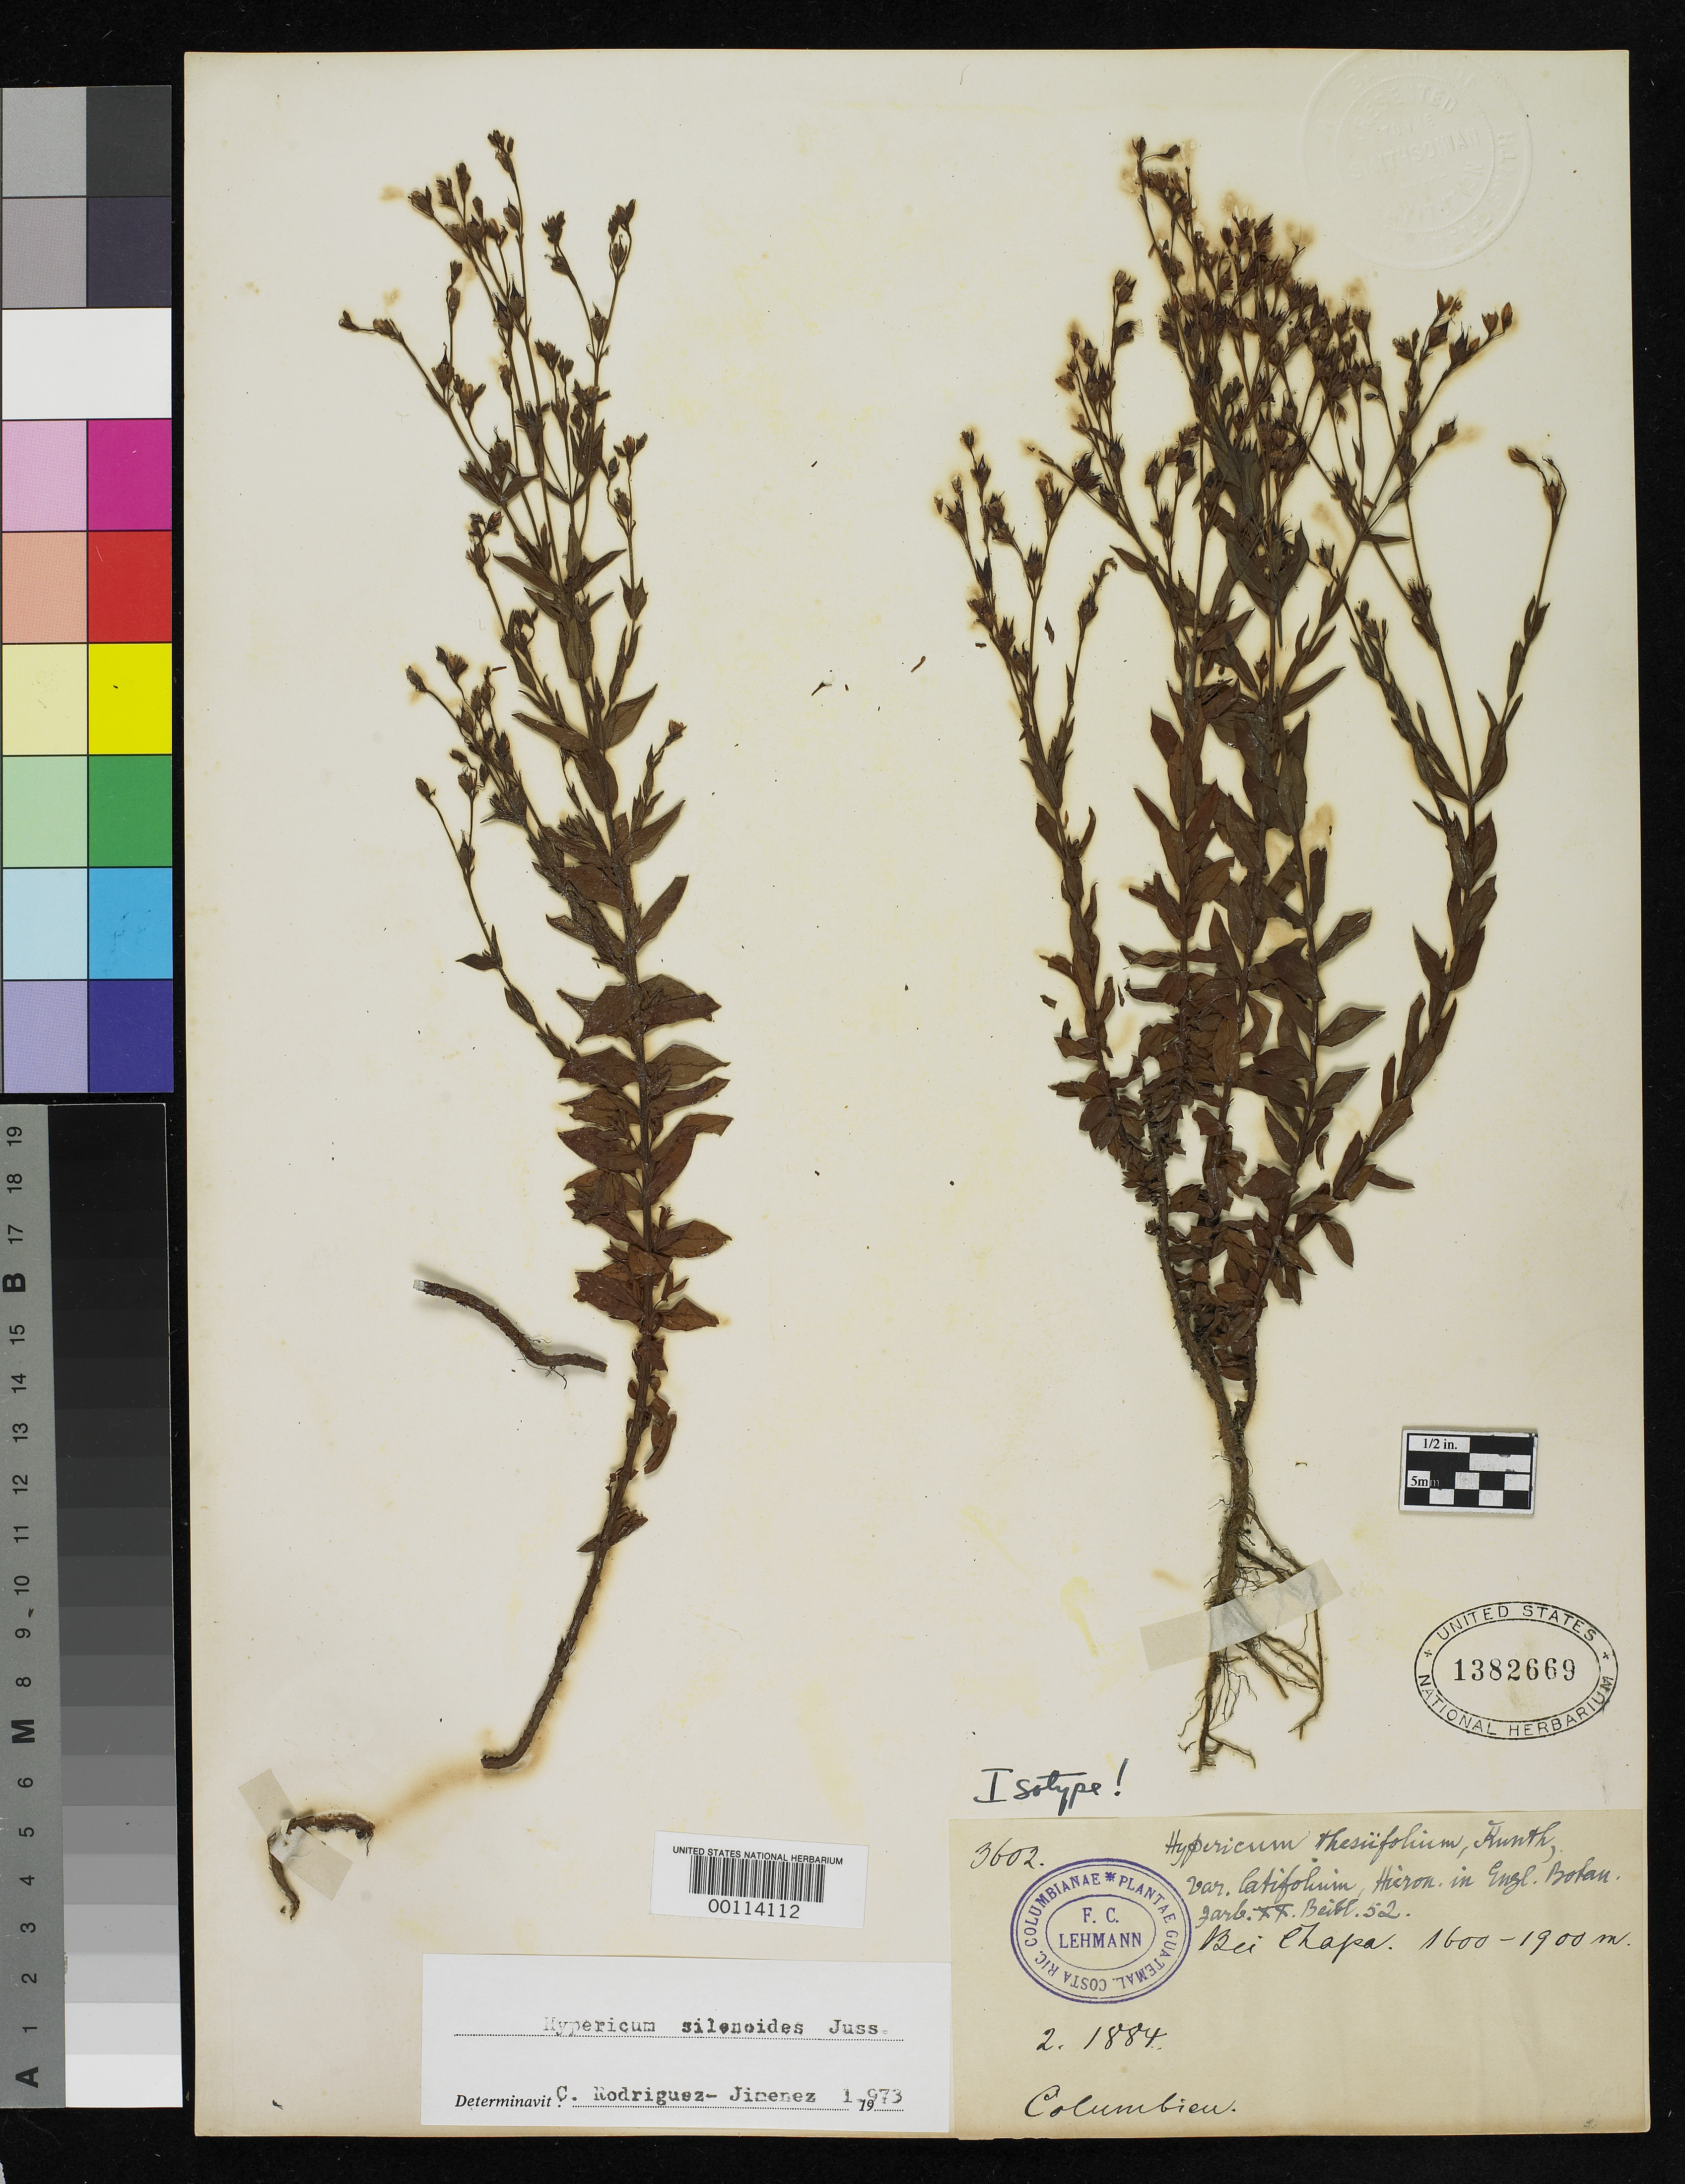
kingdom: Plantae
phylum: Tracheophyta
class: Magnoliopsida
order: Malpighiales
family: Hypericaceae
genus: Hypericum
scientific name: Hypericum thesiifolium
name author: Kunth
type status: Isotype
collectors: F. C. Lehmann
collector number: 3602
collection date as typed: Feb 1884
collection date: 1884-02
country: Colombia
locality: Chapa.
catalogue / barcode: US 1382669